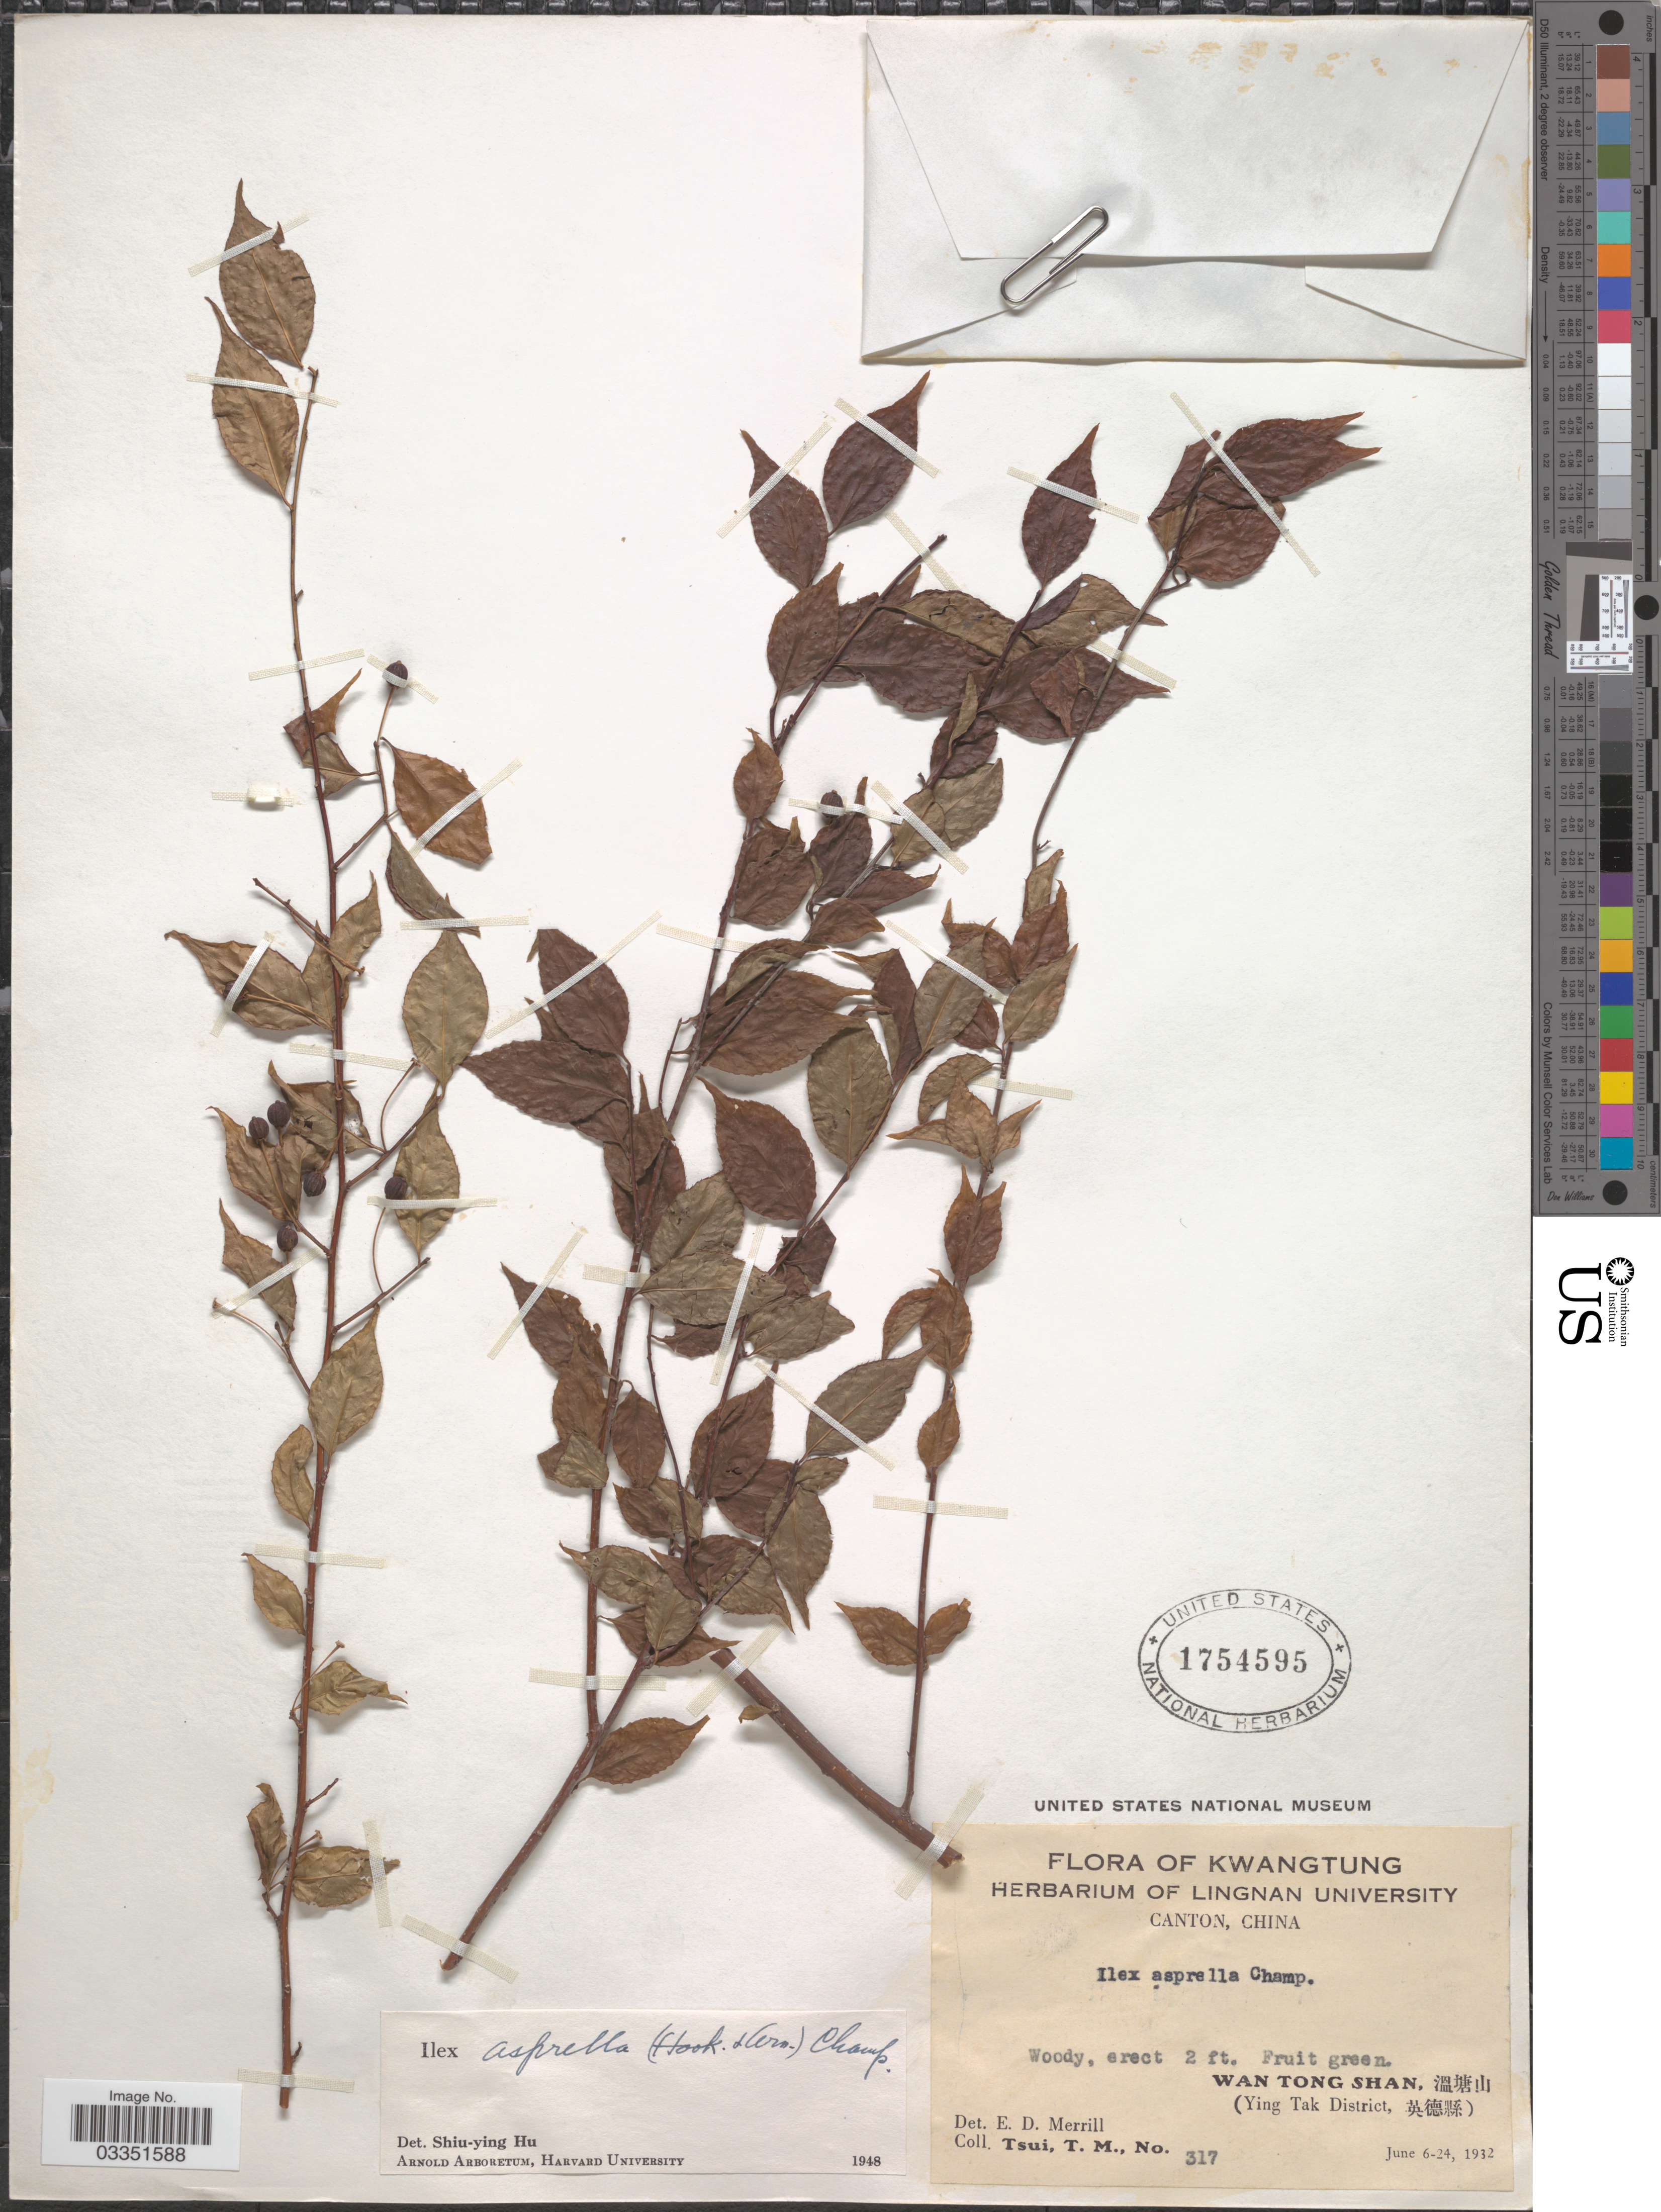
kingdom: Plantae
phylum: Tracheophyta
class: Magnoliopsida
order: Aquifoliales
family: Aquifoliaceae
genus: Ilex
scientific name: Ilex asperula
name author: Mart.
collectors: T. Tsui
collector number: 317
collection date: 1932-06-06/1932-06-24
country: China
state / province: Guangdong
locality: Kwangtung. Wan Tong Shan, X. (Ying Tak District, X).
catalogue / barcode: US 1754595